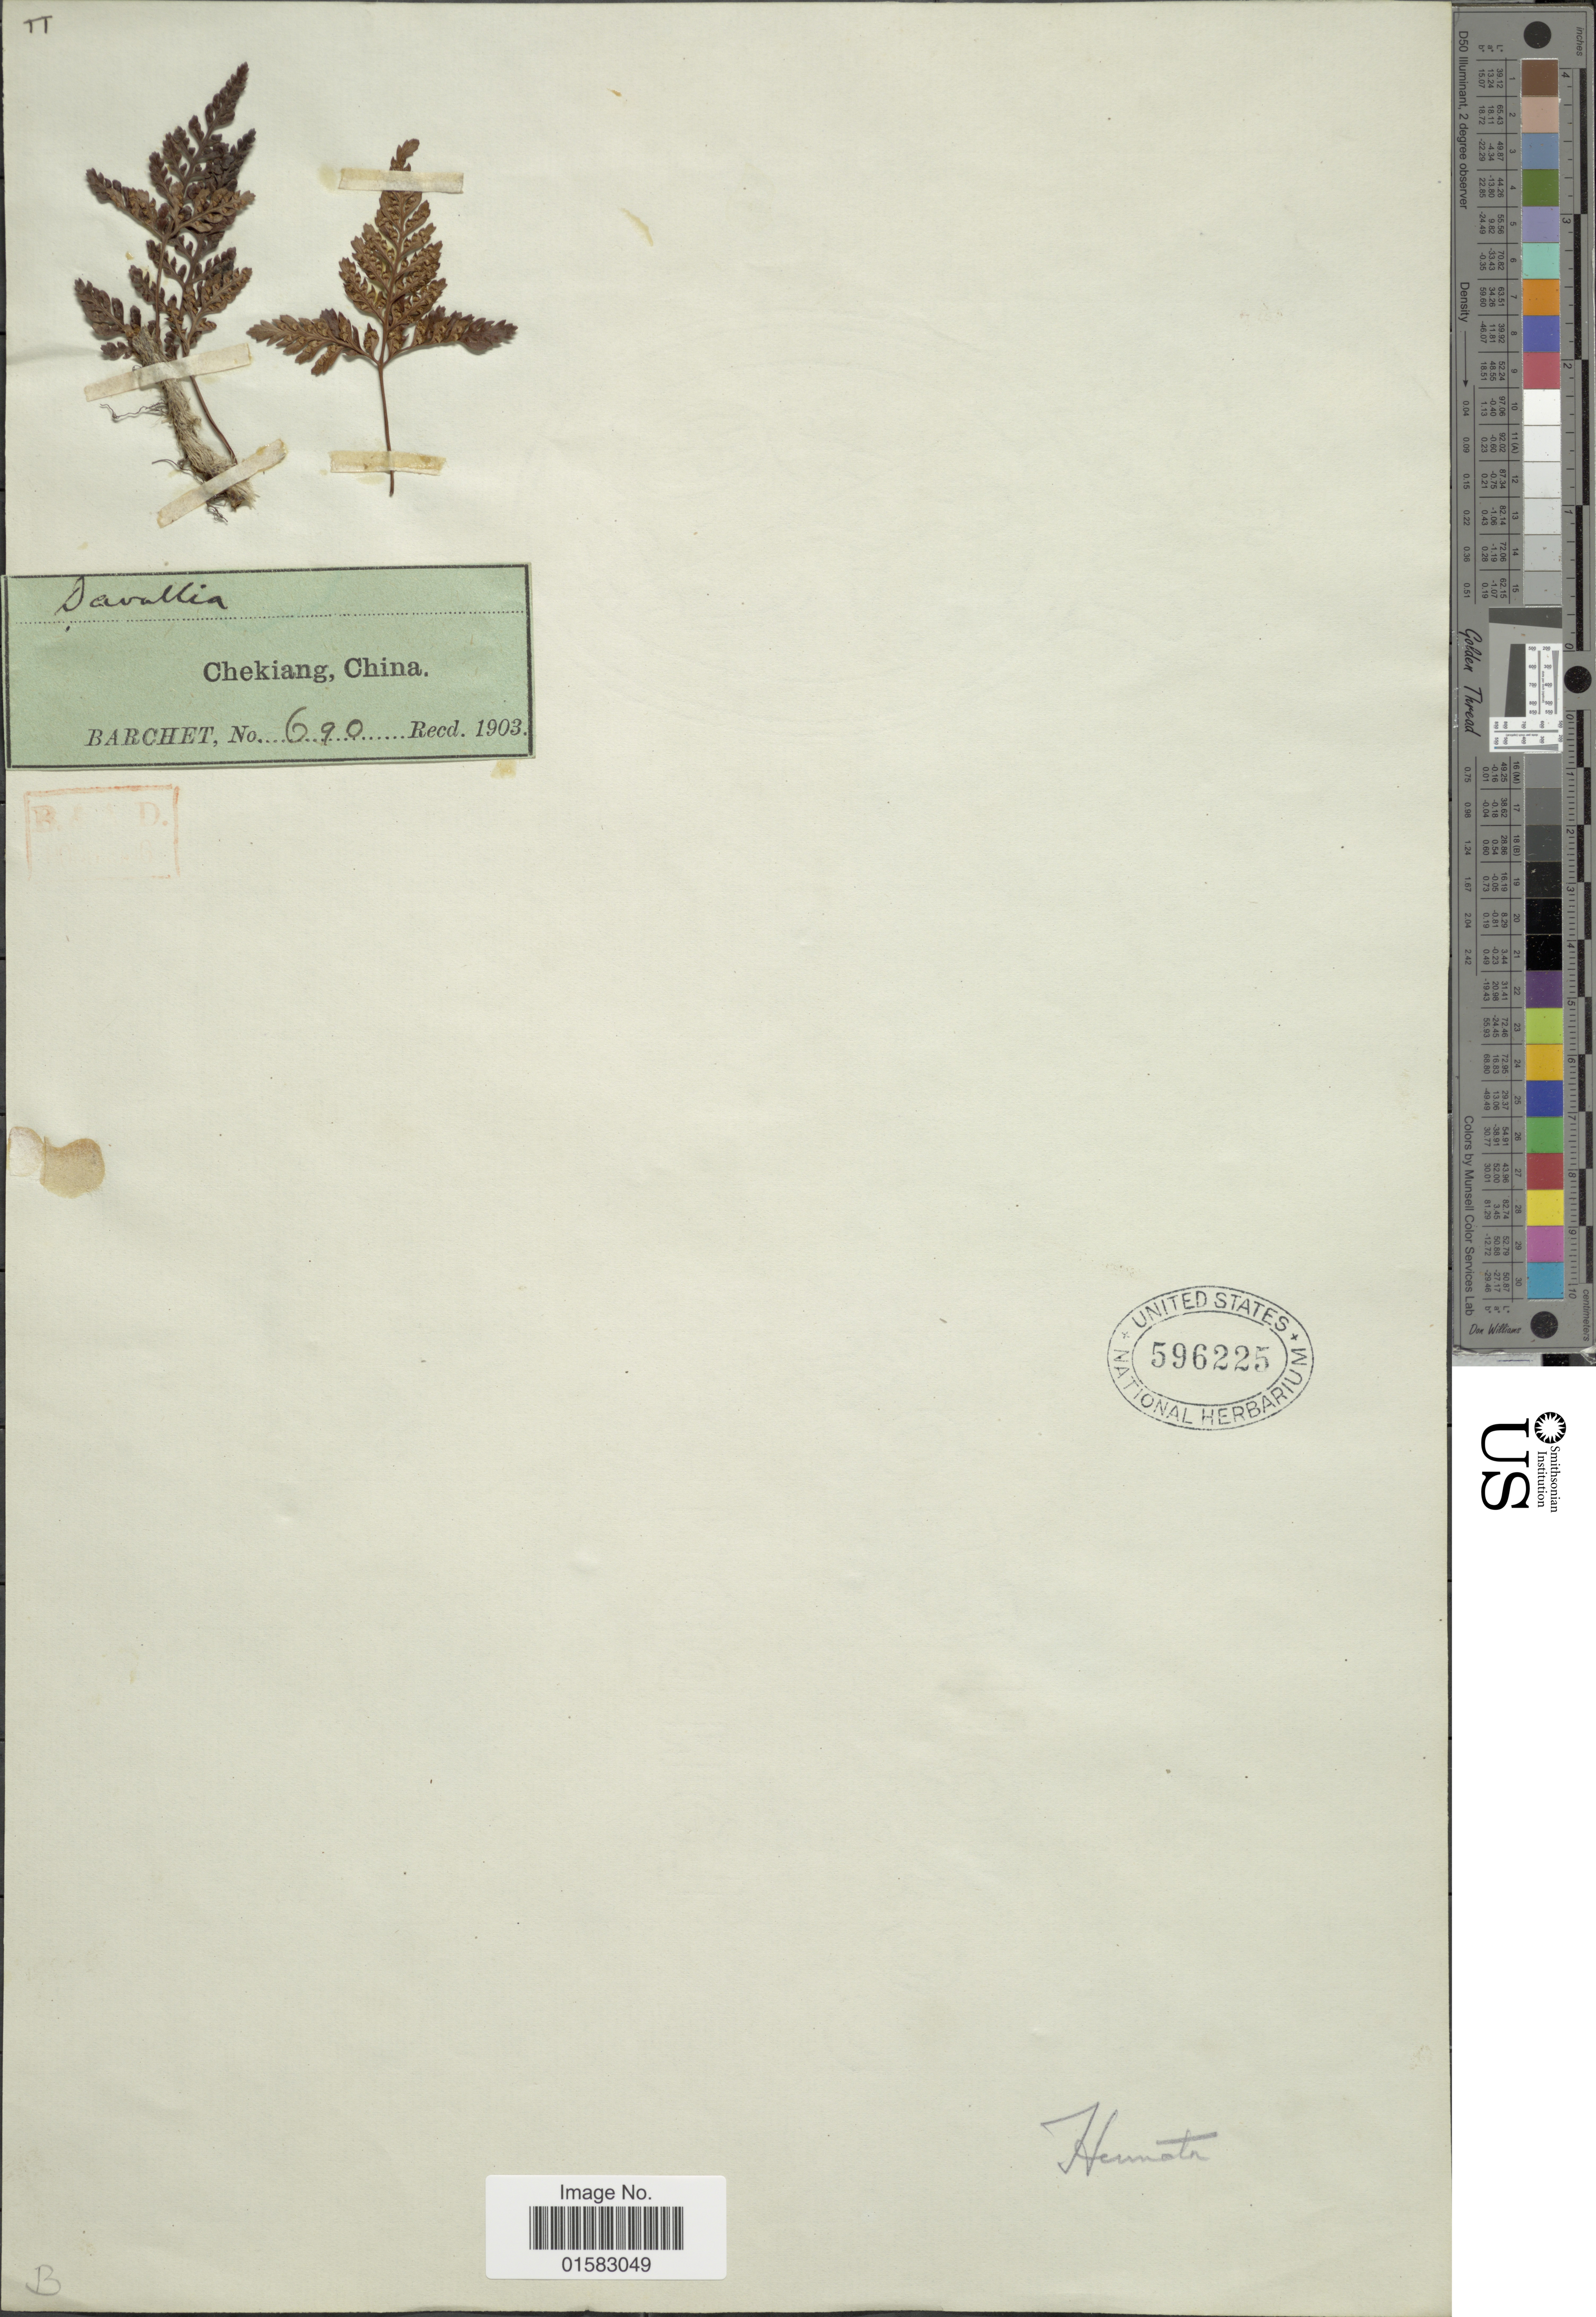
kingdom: Plantae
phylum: Tracheophyta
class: Polypodiopsida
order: Polypodiales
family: Davalliaceae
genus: Davallia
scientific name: Davallia repens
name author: (L. f.) Kuhn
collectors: Barchet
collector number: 690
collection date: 1903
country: China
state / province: Zhejiang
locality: Chekiang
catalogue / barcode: US 596225